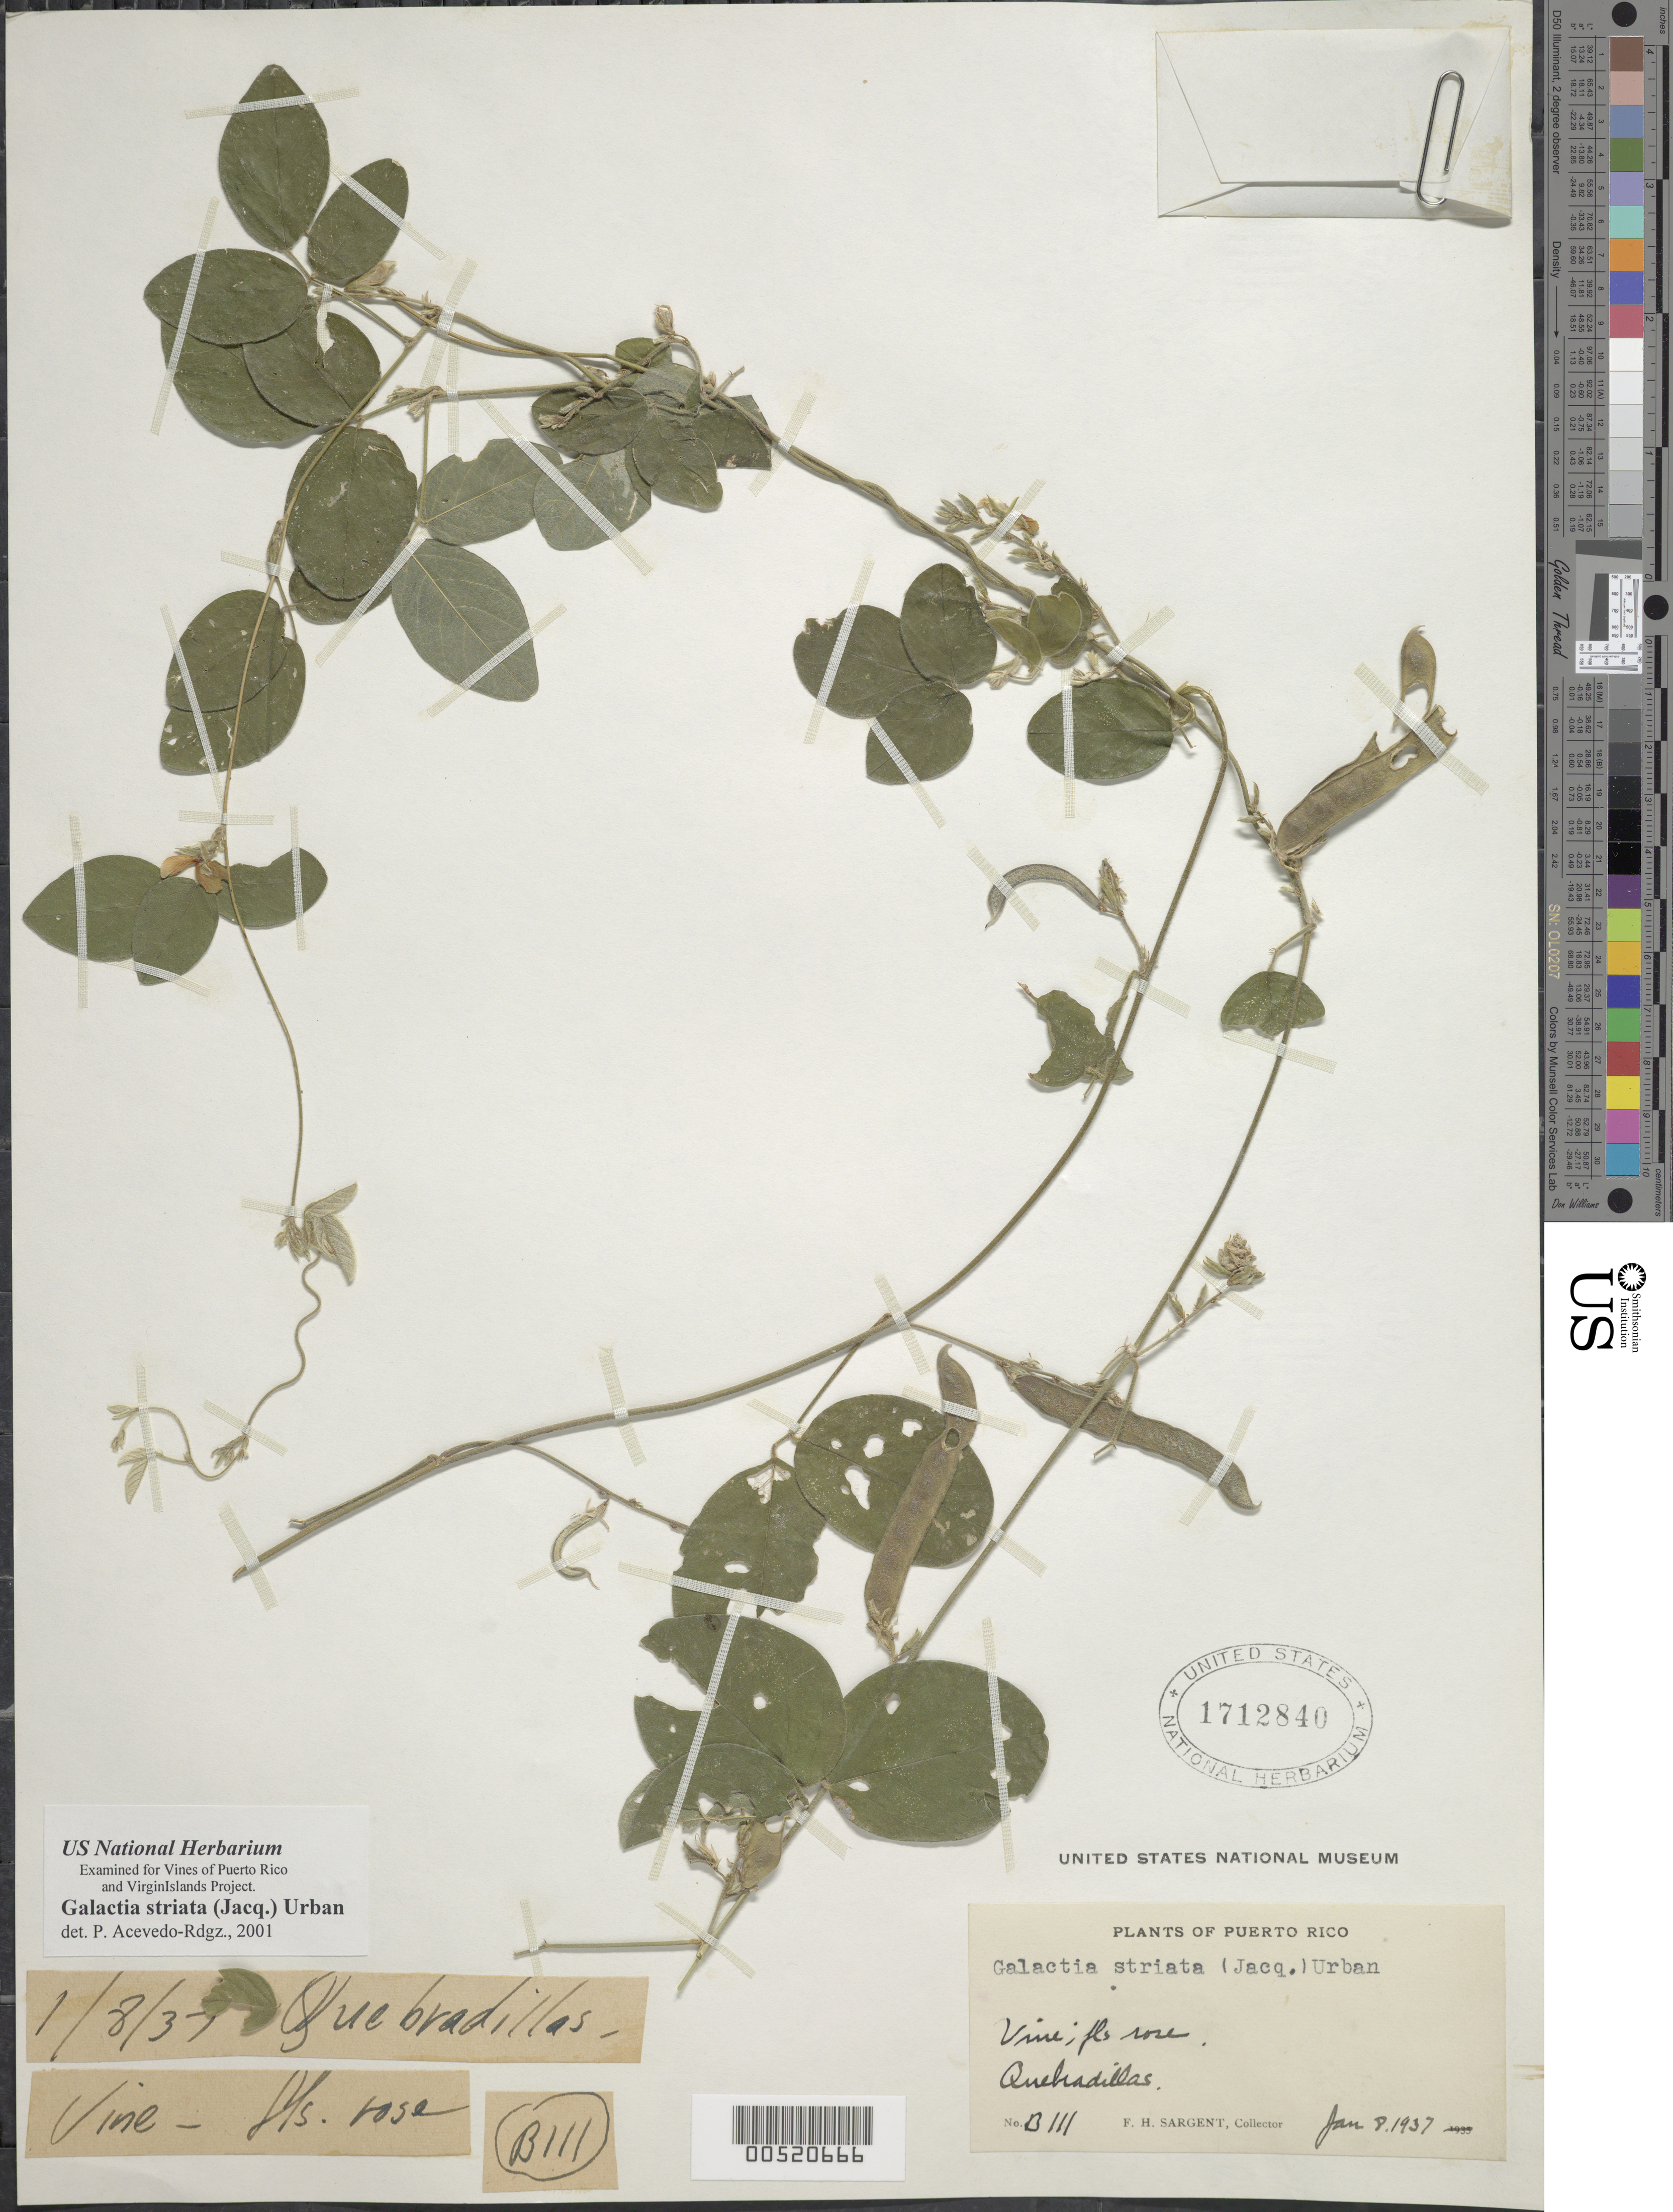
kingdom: Plantae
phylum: Tracheophyta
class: Magnoliopsida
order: Fabales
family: Fabaceae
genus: Galactia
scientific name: Galactia striata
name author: (Jacq.) Urb.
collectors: F. H. Sargent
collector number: B111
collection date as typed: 08 Jan 1937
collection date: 1937-01-08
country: Puerto Rico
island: Greater Antilles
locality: Quebradillas.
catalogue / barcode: US 1712840